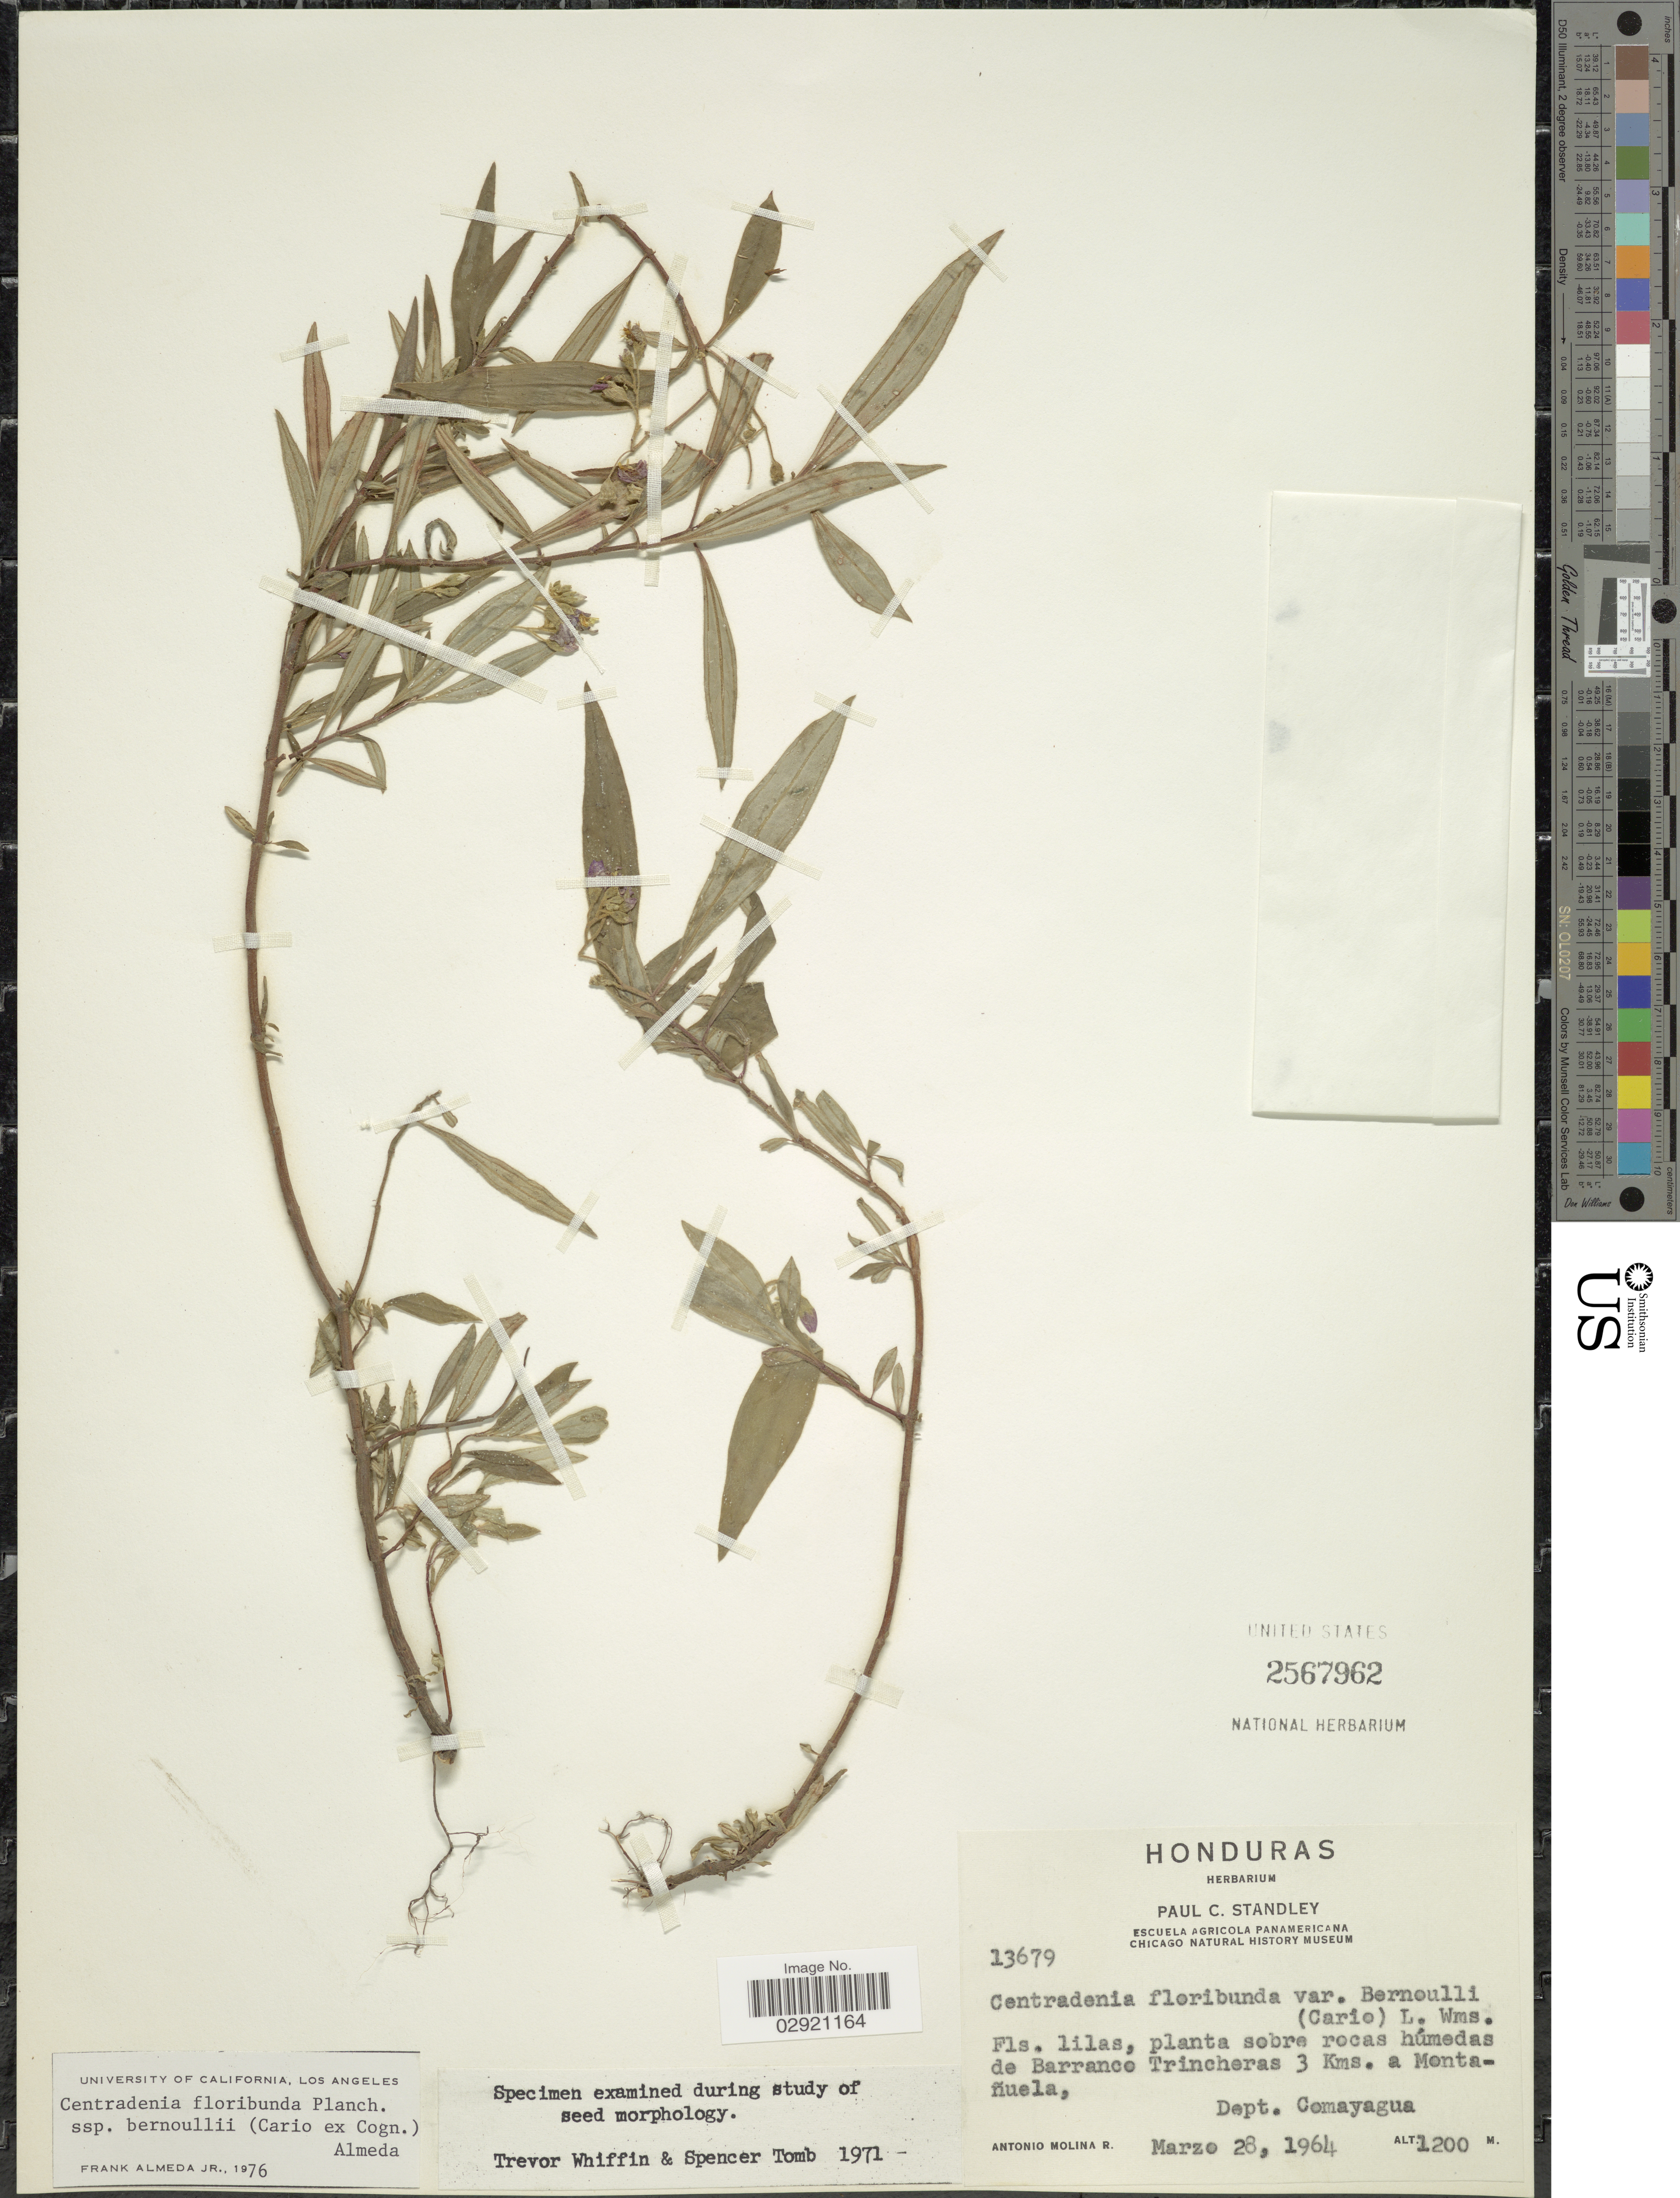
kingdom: Plantae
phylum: Tracheophyta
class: Magnoliopsida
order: Myrtales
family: Melastomataceae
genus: Centradenia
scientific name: Centradenia floribunda subsp. bernoulli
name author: (Cario ex Cogn.) Almeda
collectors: A. Molina R.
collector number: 13679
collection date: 1964-03-28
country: Honduras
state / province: Comayagua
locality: Barranco Trincheras 3 Kms. a Montañuela, Dept. Comayagua.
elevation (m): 1200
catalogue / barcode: US 2567962